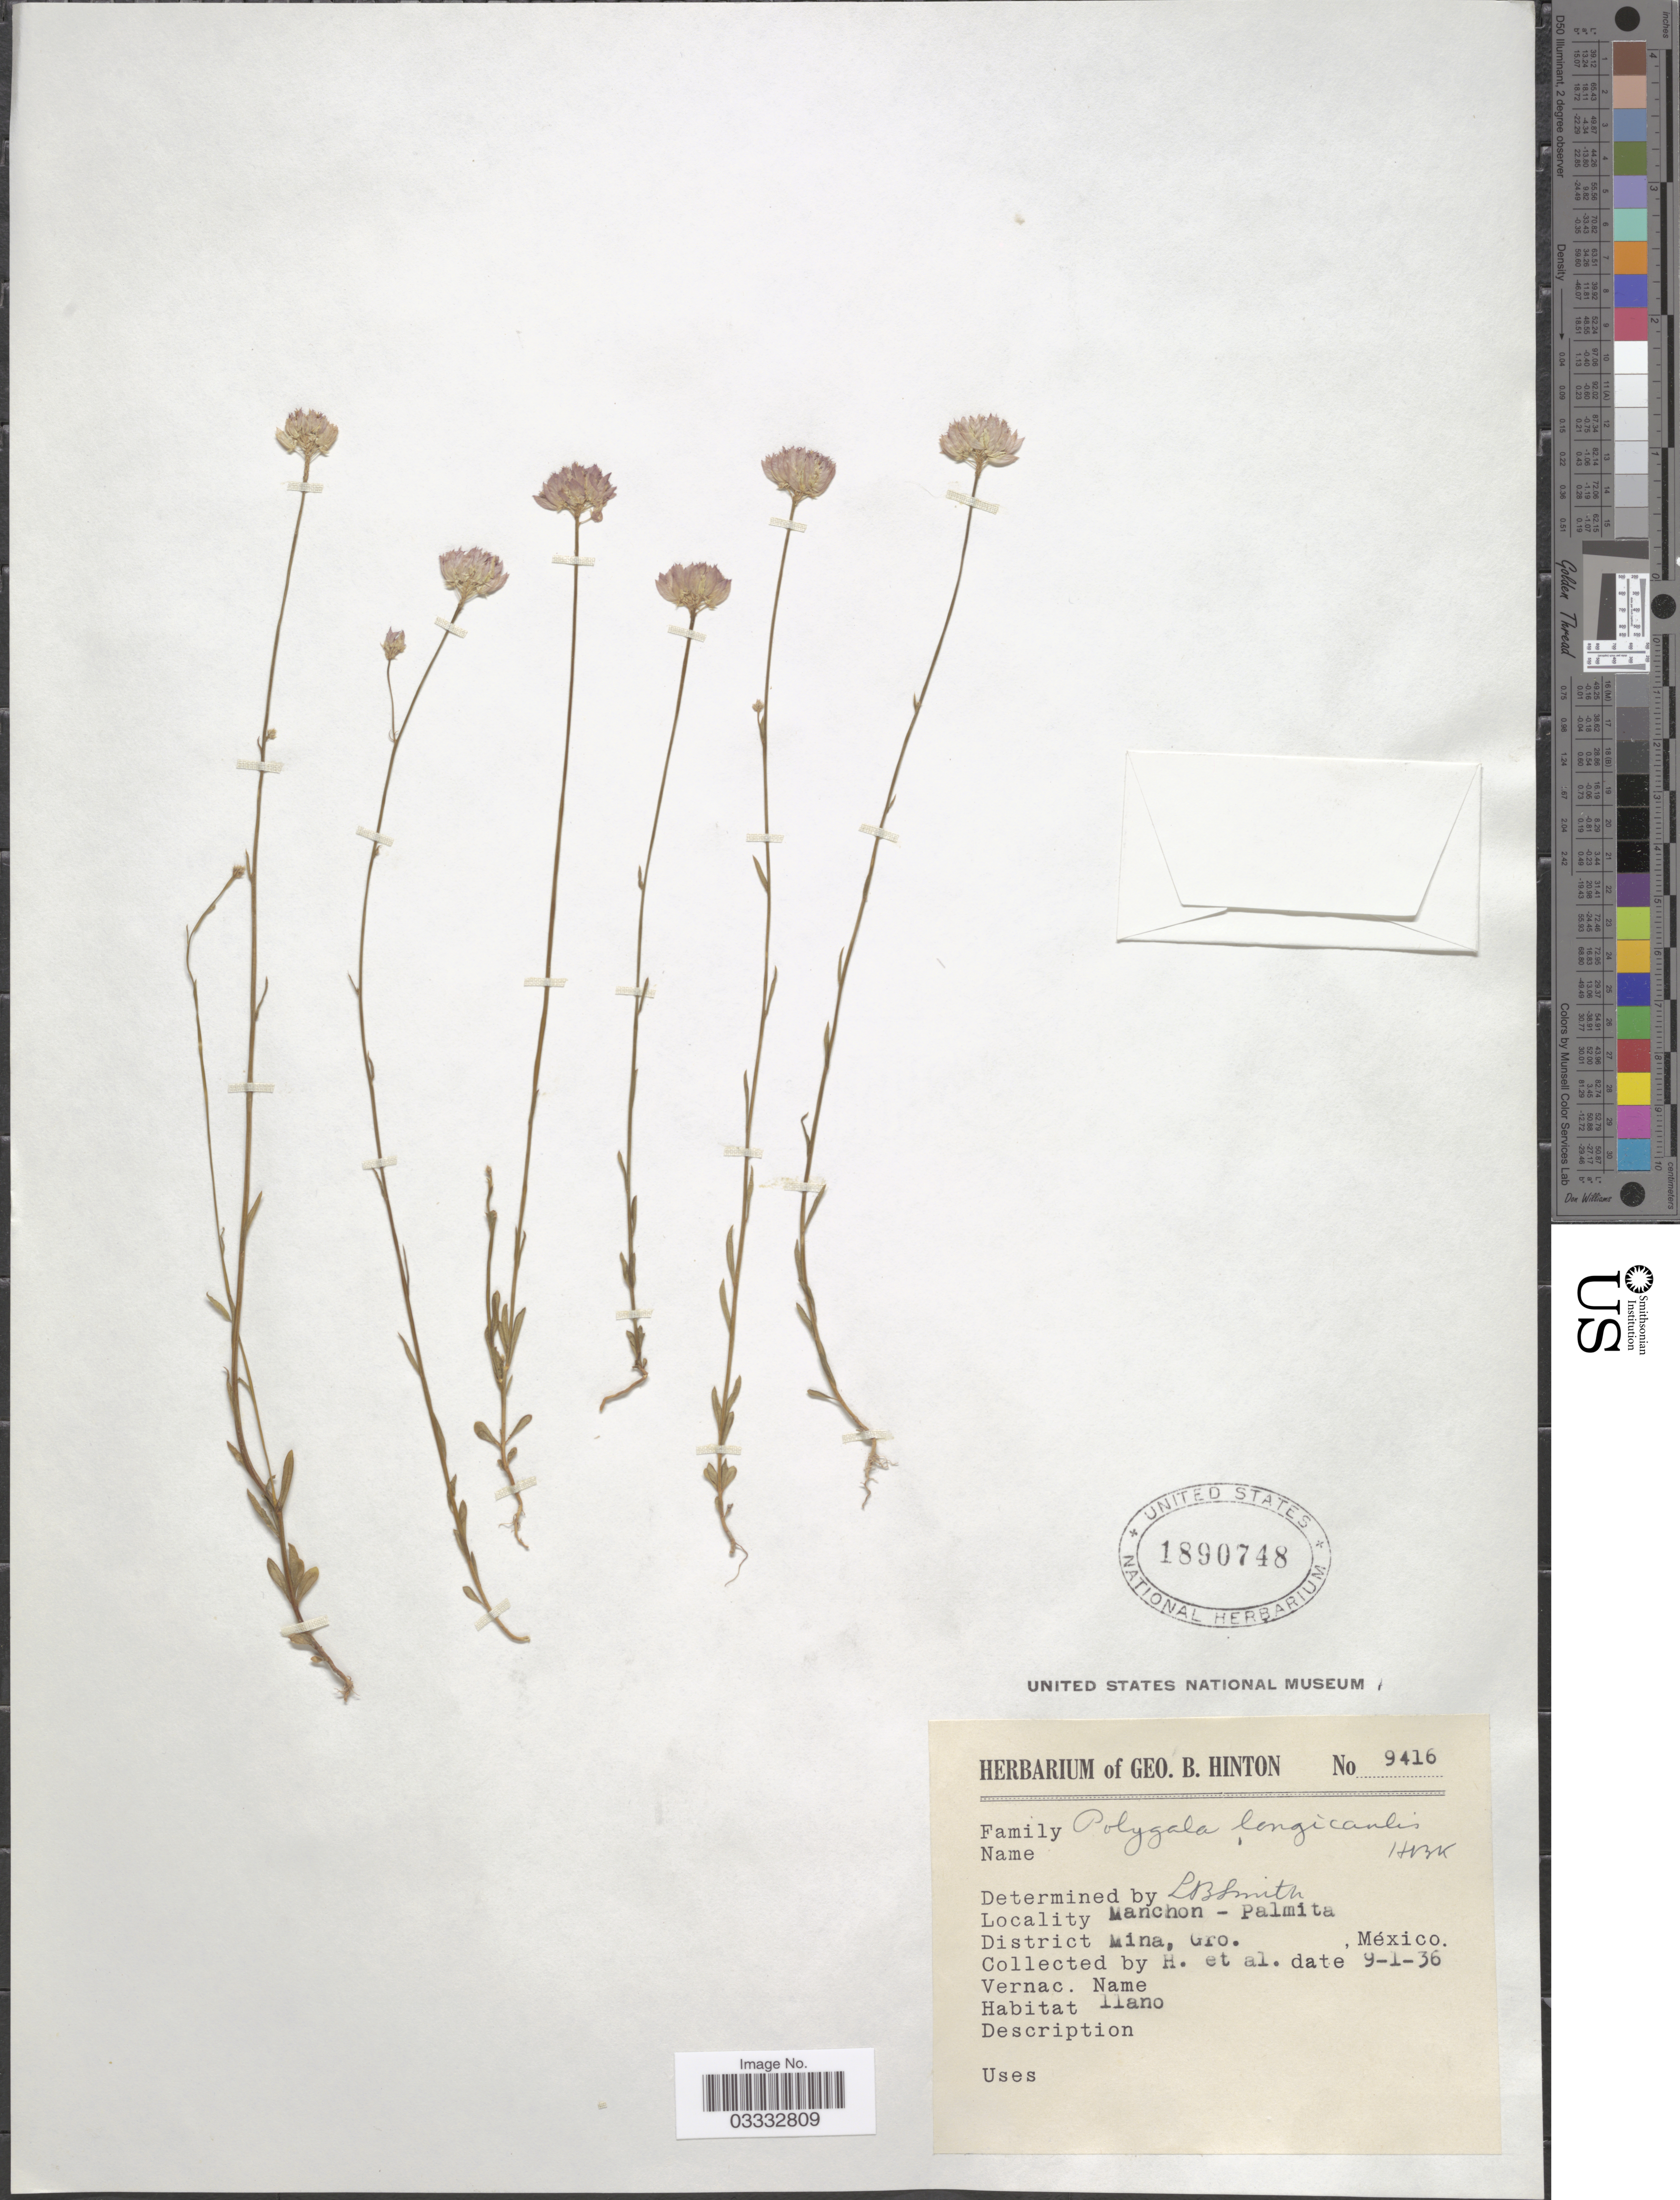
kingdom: Plantae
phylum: Tracheophyta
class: Magnoliopsida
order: Fabales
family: Polygalaceae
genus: Polygala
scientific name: Polygala longicaulis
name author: Kunth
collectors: G. B. Hinton & et al.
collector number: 9416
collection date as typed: Transcribed d/m/y: 9/1/36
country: Mexico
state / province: Guerrero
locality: Manchon - Palmita. District Mina.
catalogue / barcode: US 1890748